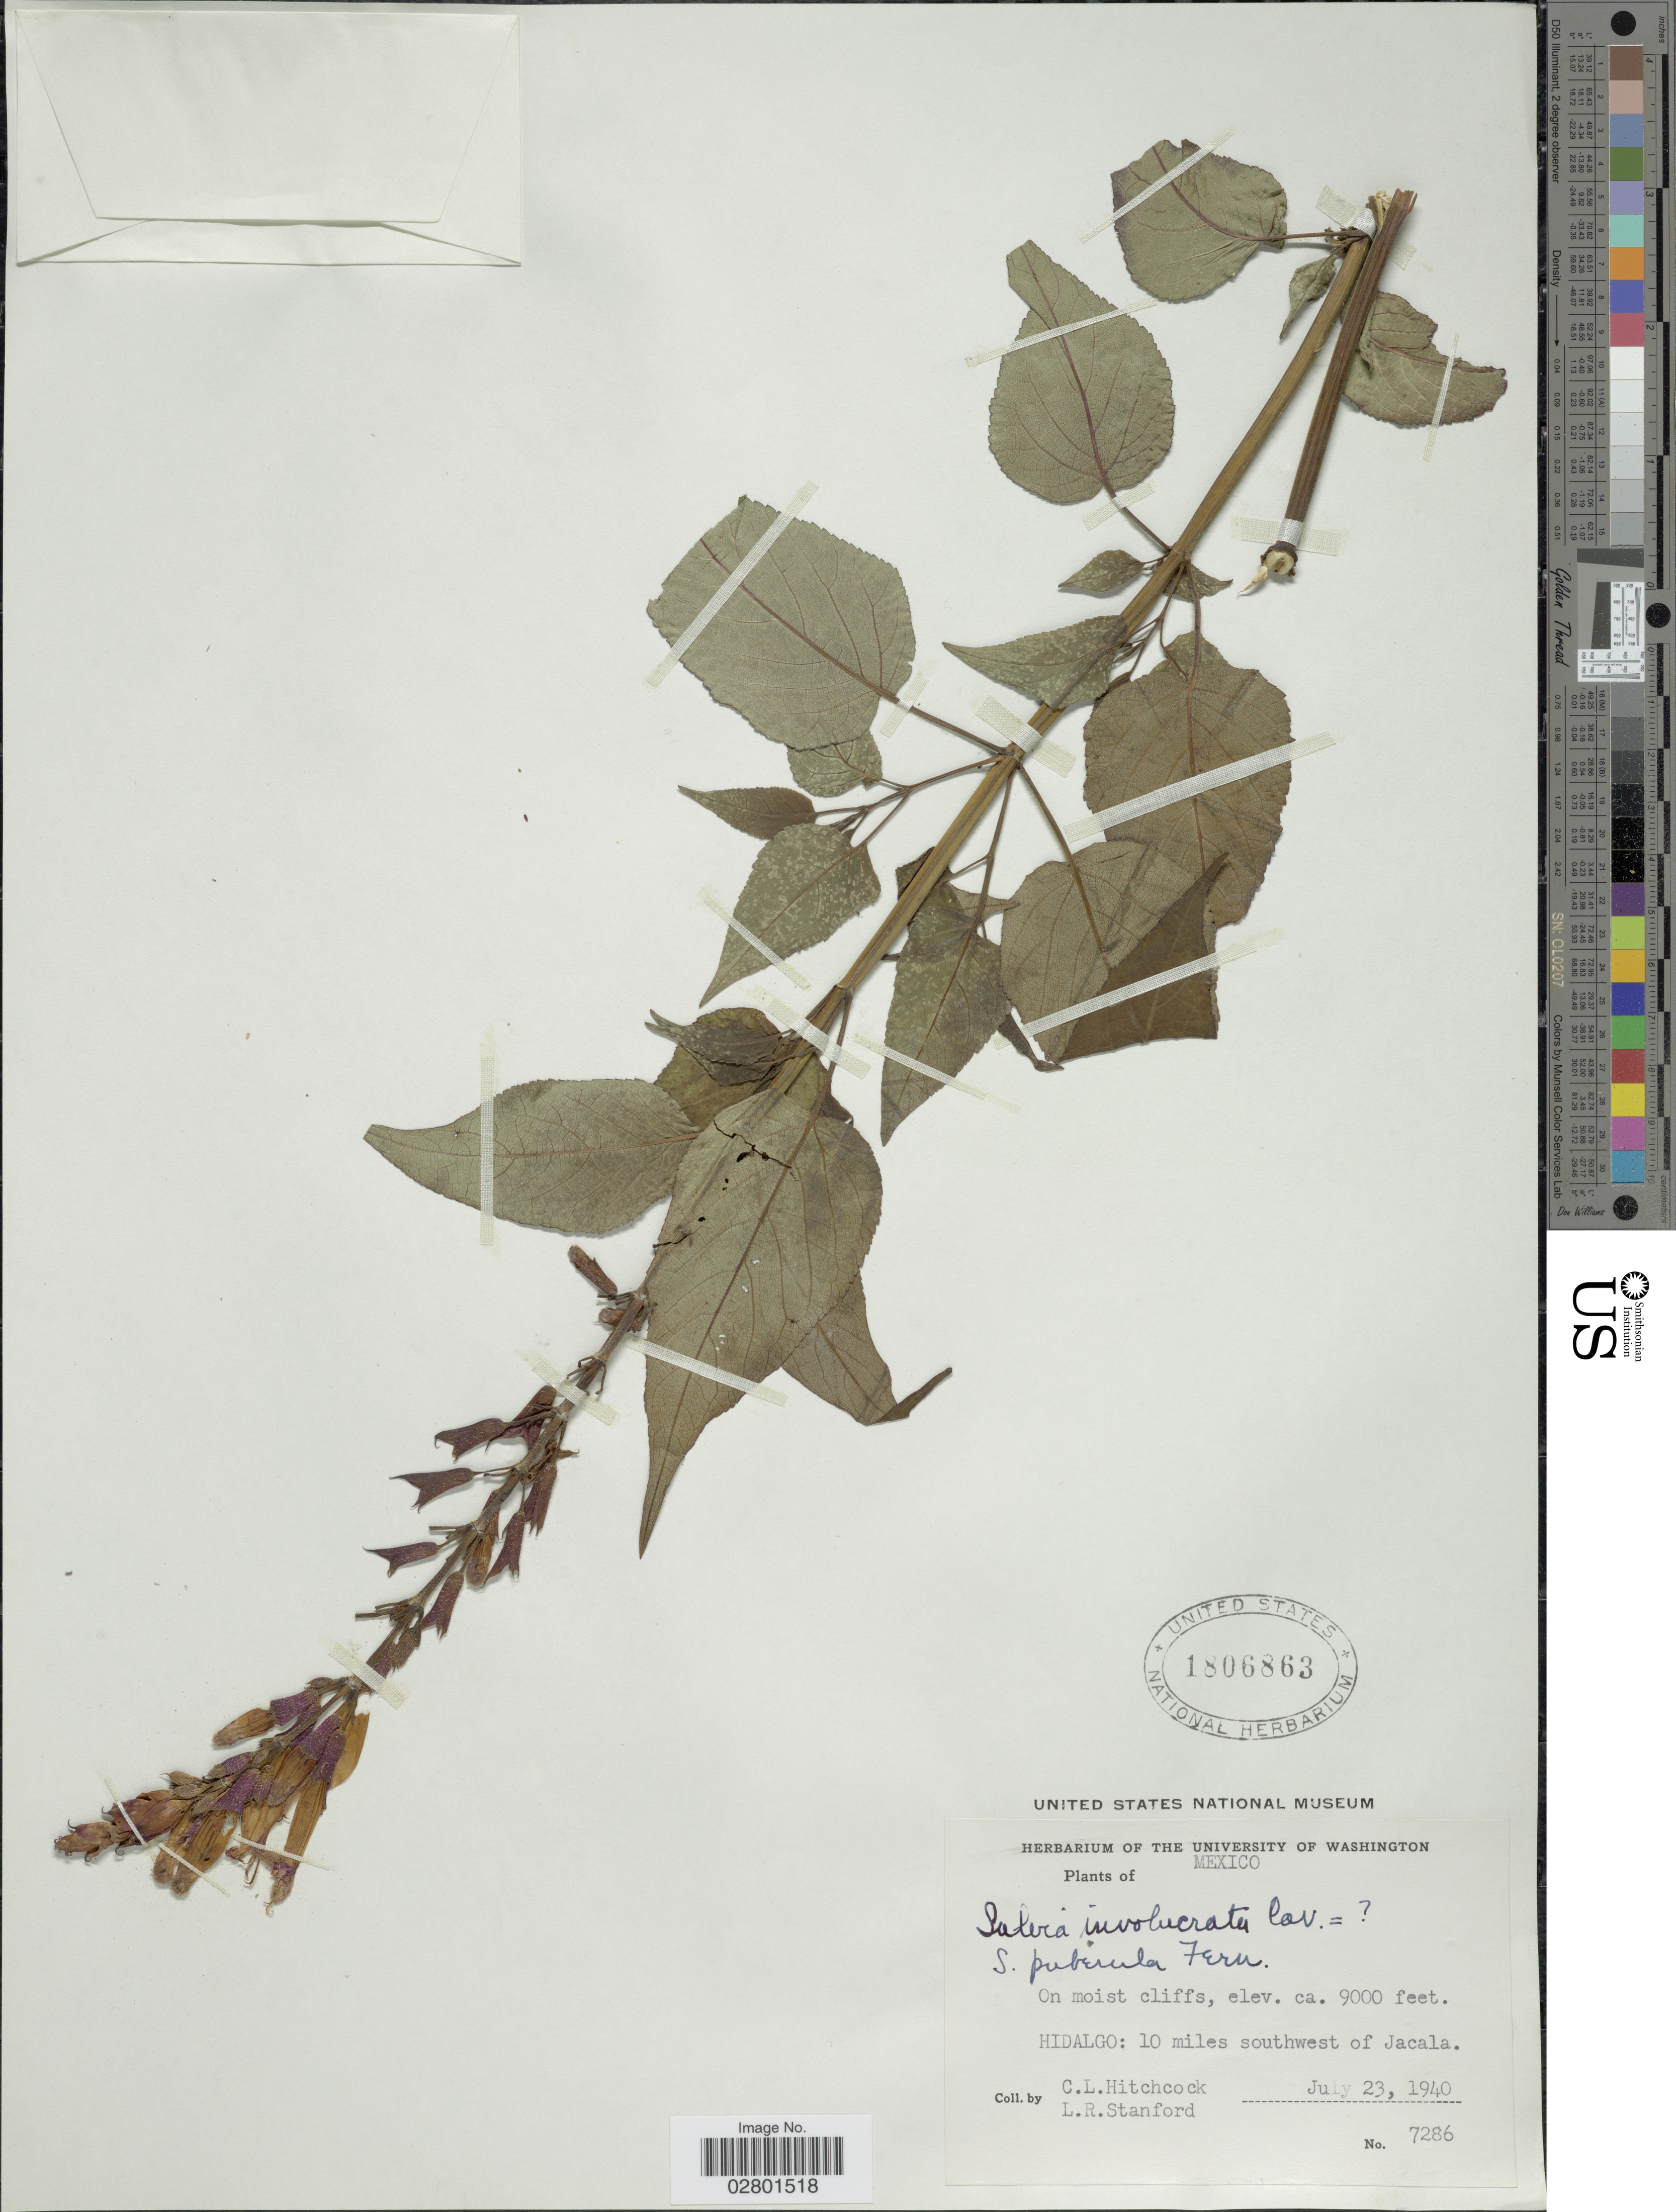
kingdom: Plantae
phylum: Tracheophyta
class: Magnoliopsida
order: Lamiales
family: Lamiaceae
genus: Salvia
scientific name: Salvia involucrata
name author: Cav.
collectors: C. L. Hitchcock & L. R. Stanford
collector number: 7286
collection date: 1940-07-23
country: Mexico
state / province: Hidalgo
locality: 10 miles southwest of Jacala.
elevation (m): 2743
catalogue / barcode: US 1806863